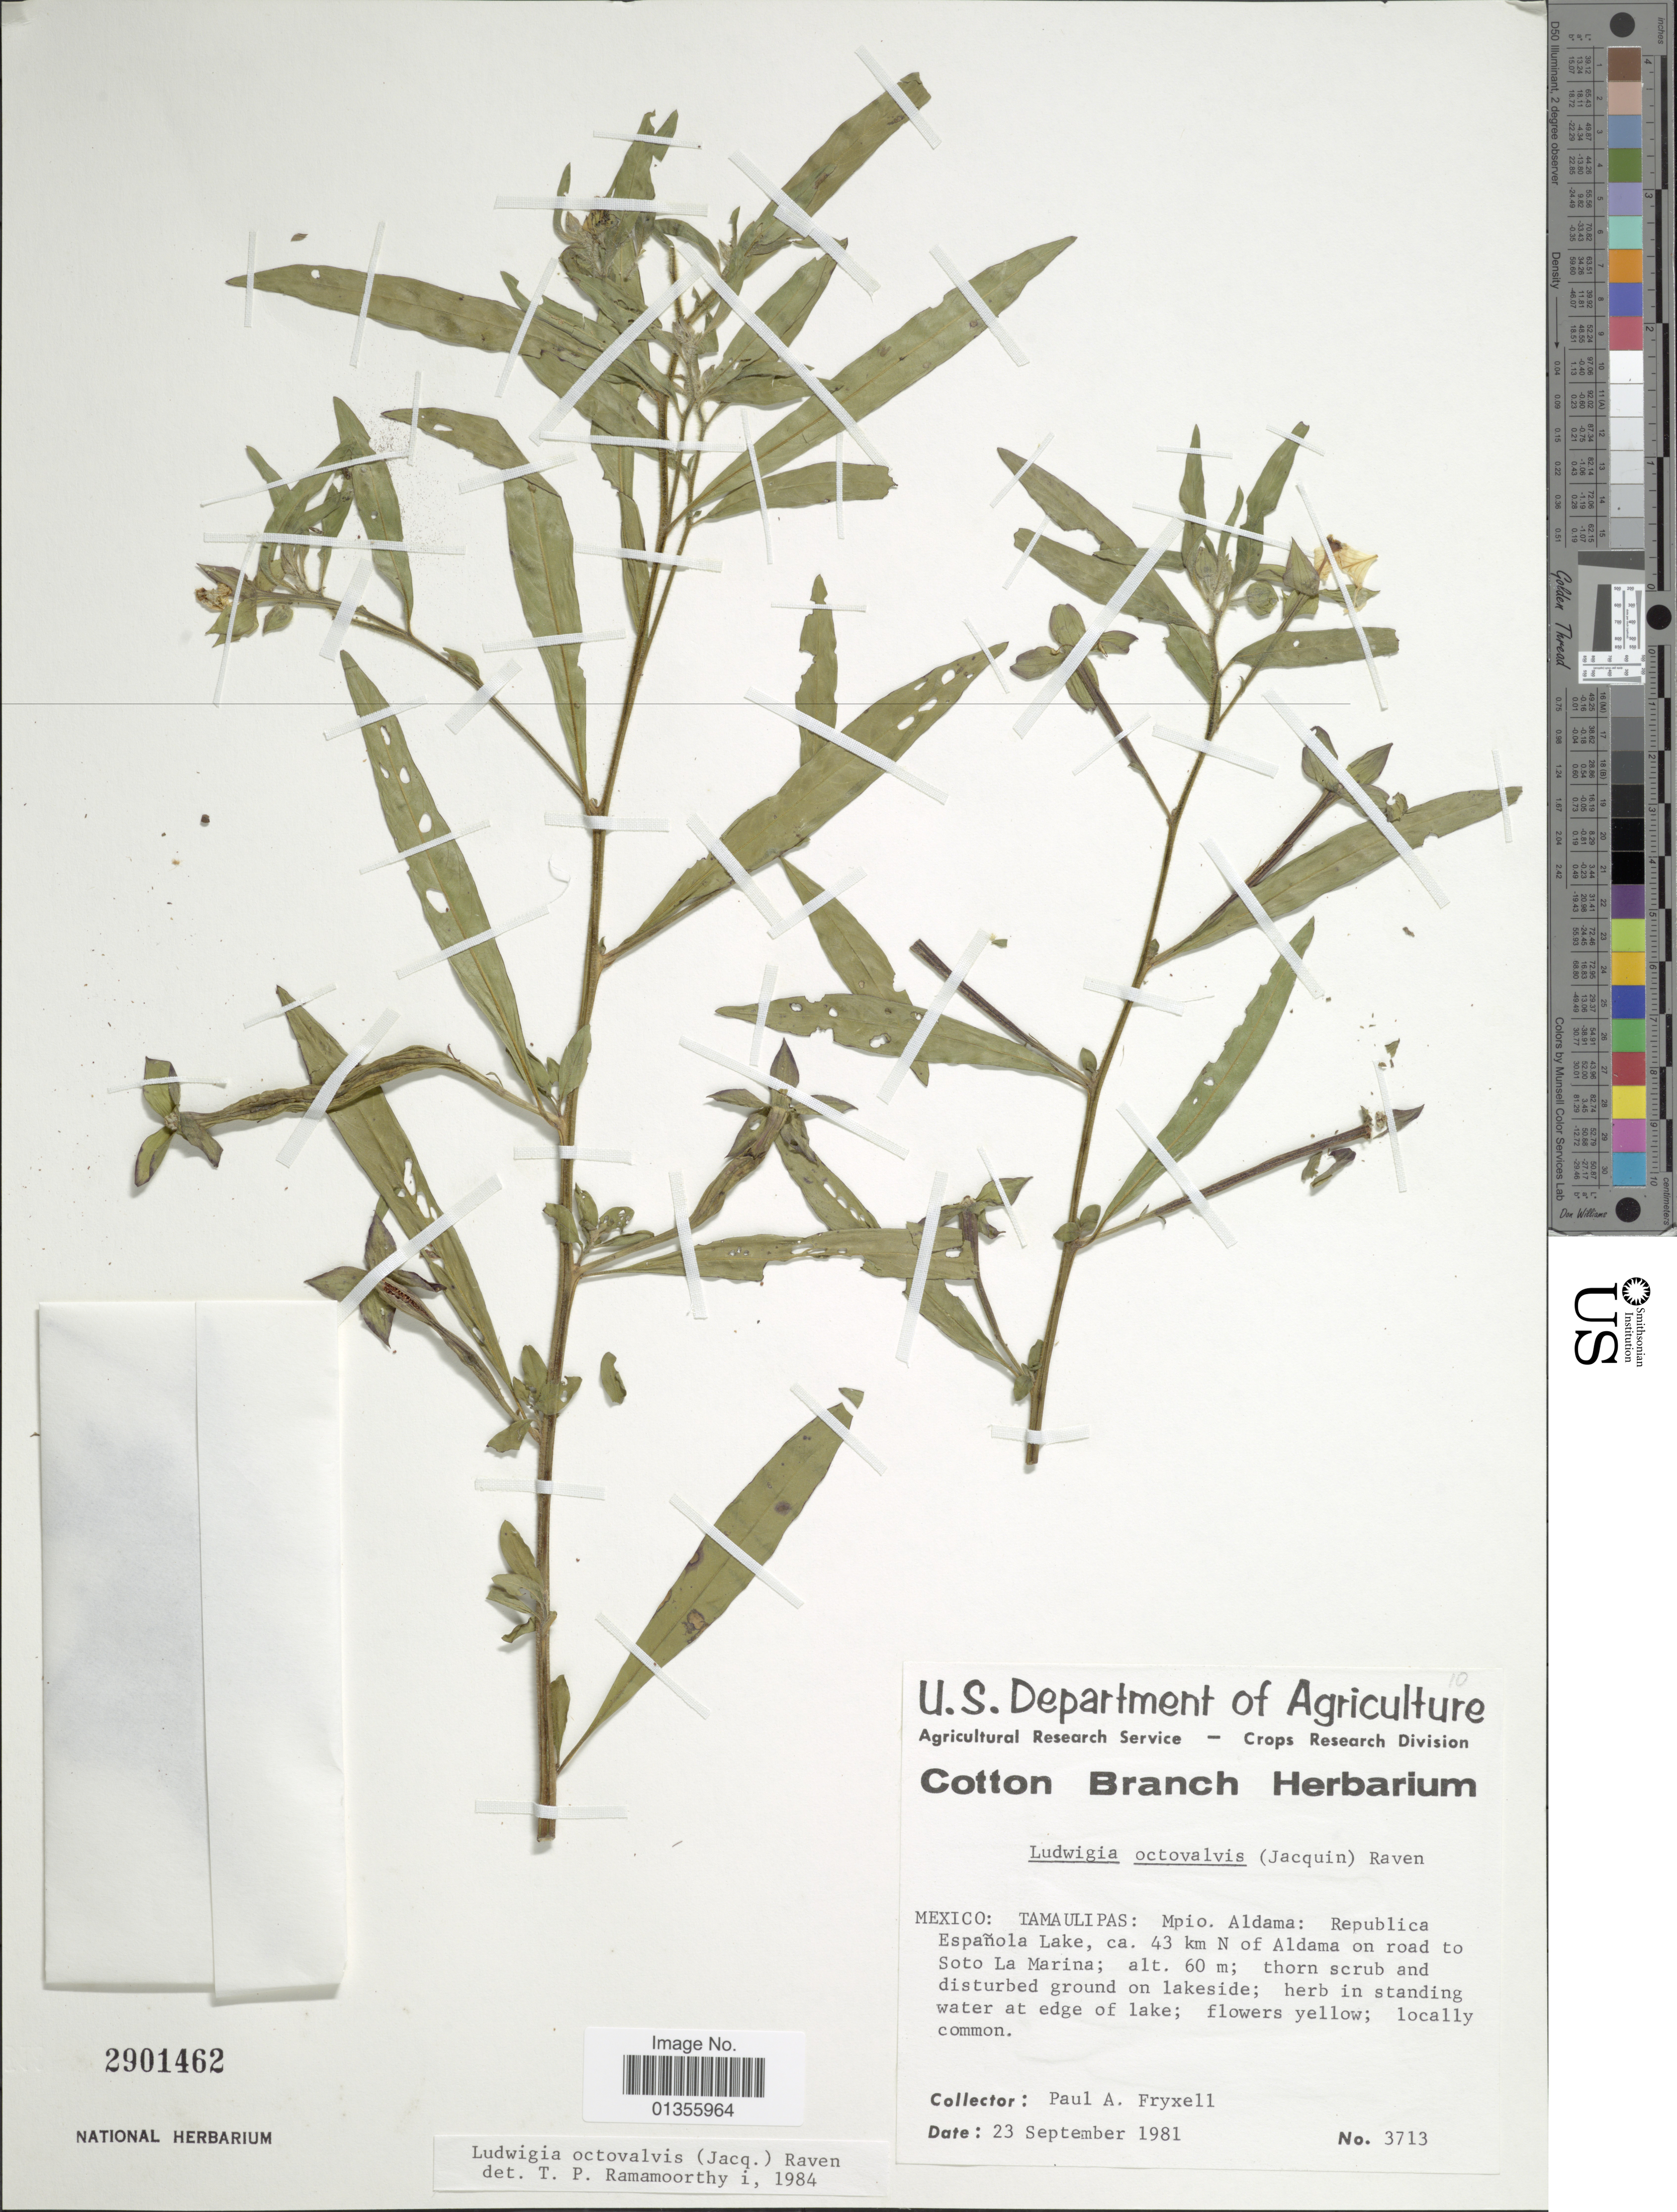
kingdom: Plantae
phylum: Tracheophyta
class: Magnoliopsida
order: Myrtales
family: Onagraceae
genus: Ludwigia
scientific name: Ludwigia octovalvis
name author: (Jacq.) P.H. Raven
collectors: P. A. Fryxell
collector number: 3713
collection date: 1981-09-23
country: Mexico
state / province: Tamaulipas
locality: Mpio. Aldama: Republica Española Lake, ca. 43 km N of Aldama on road to Soto La Marina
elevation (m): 60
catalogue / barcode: US 2901462